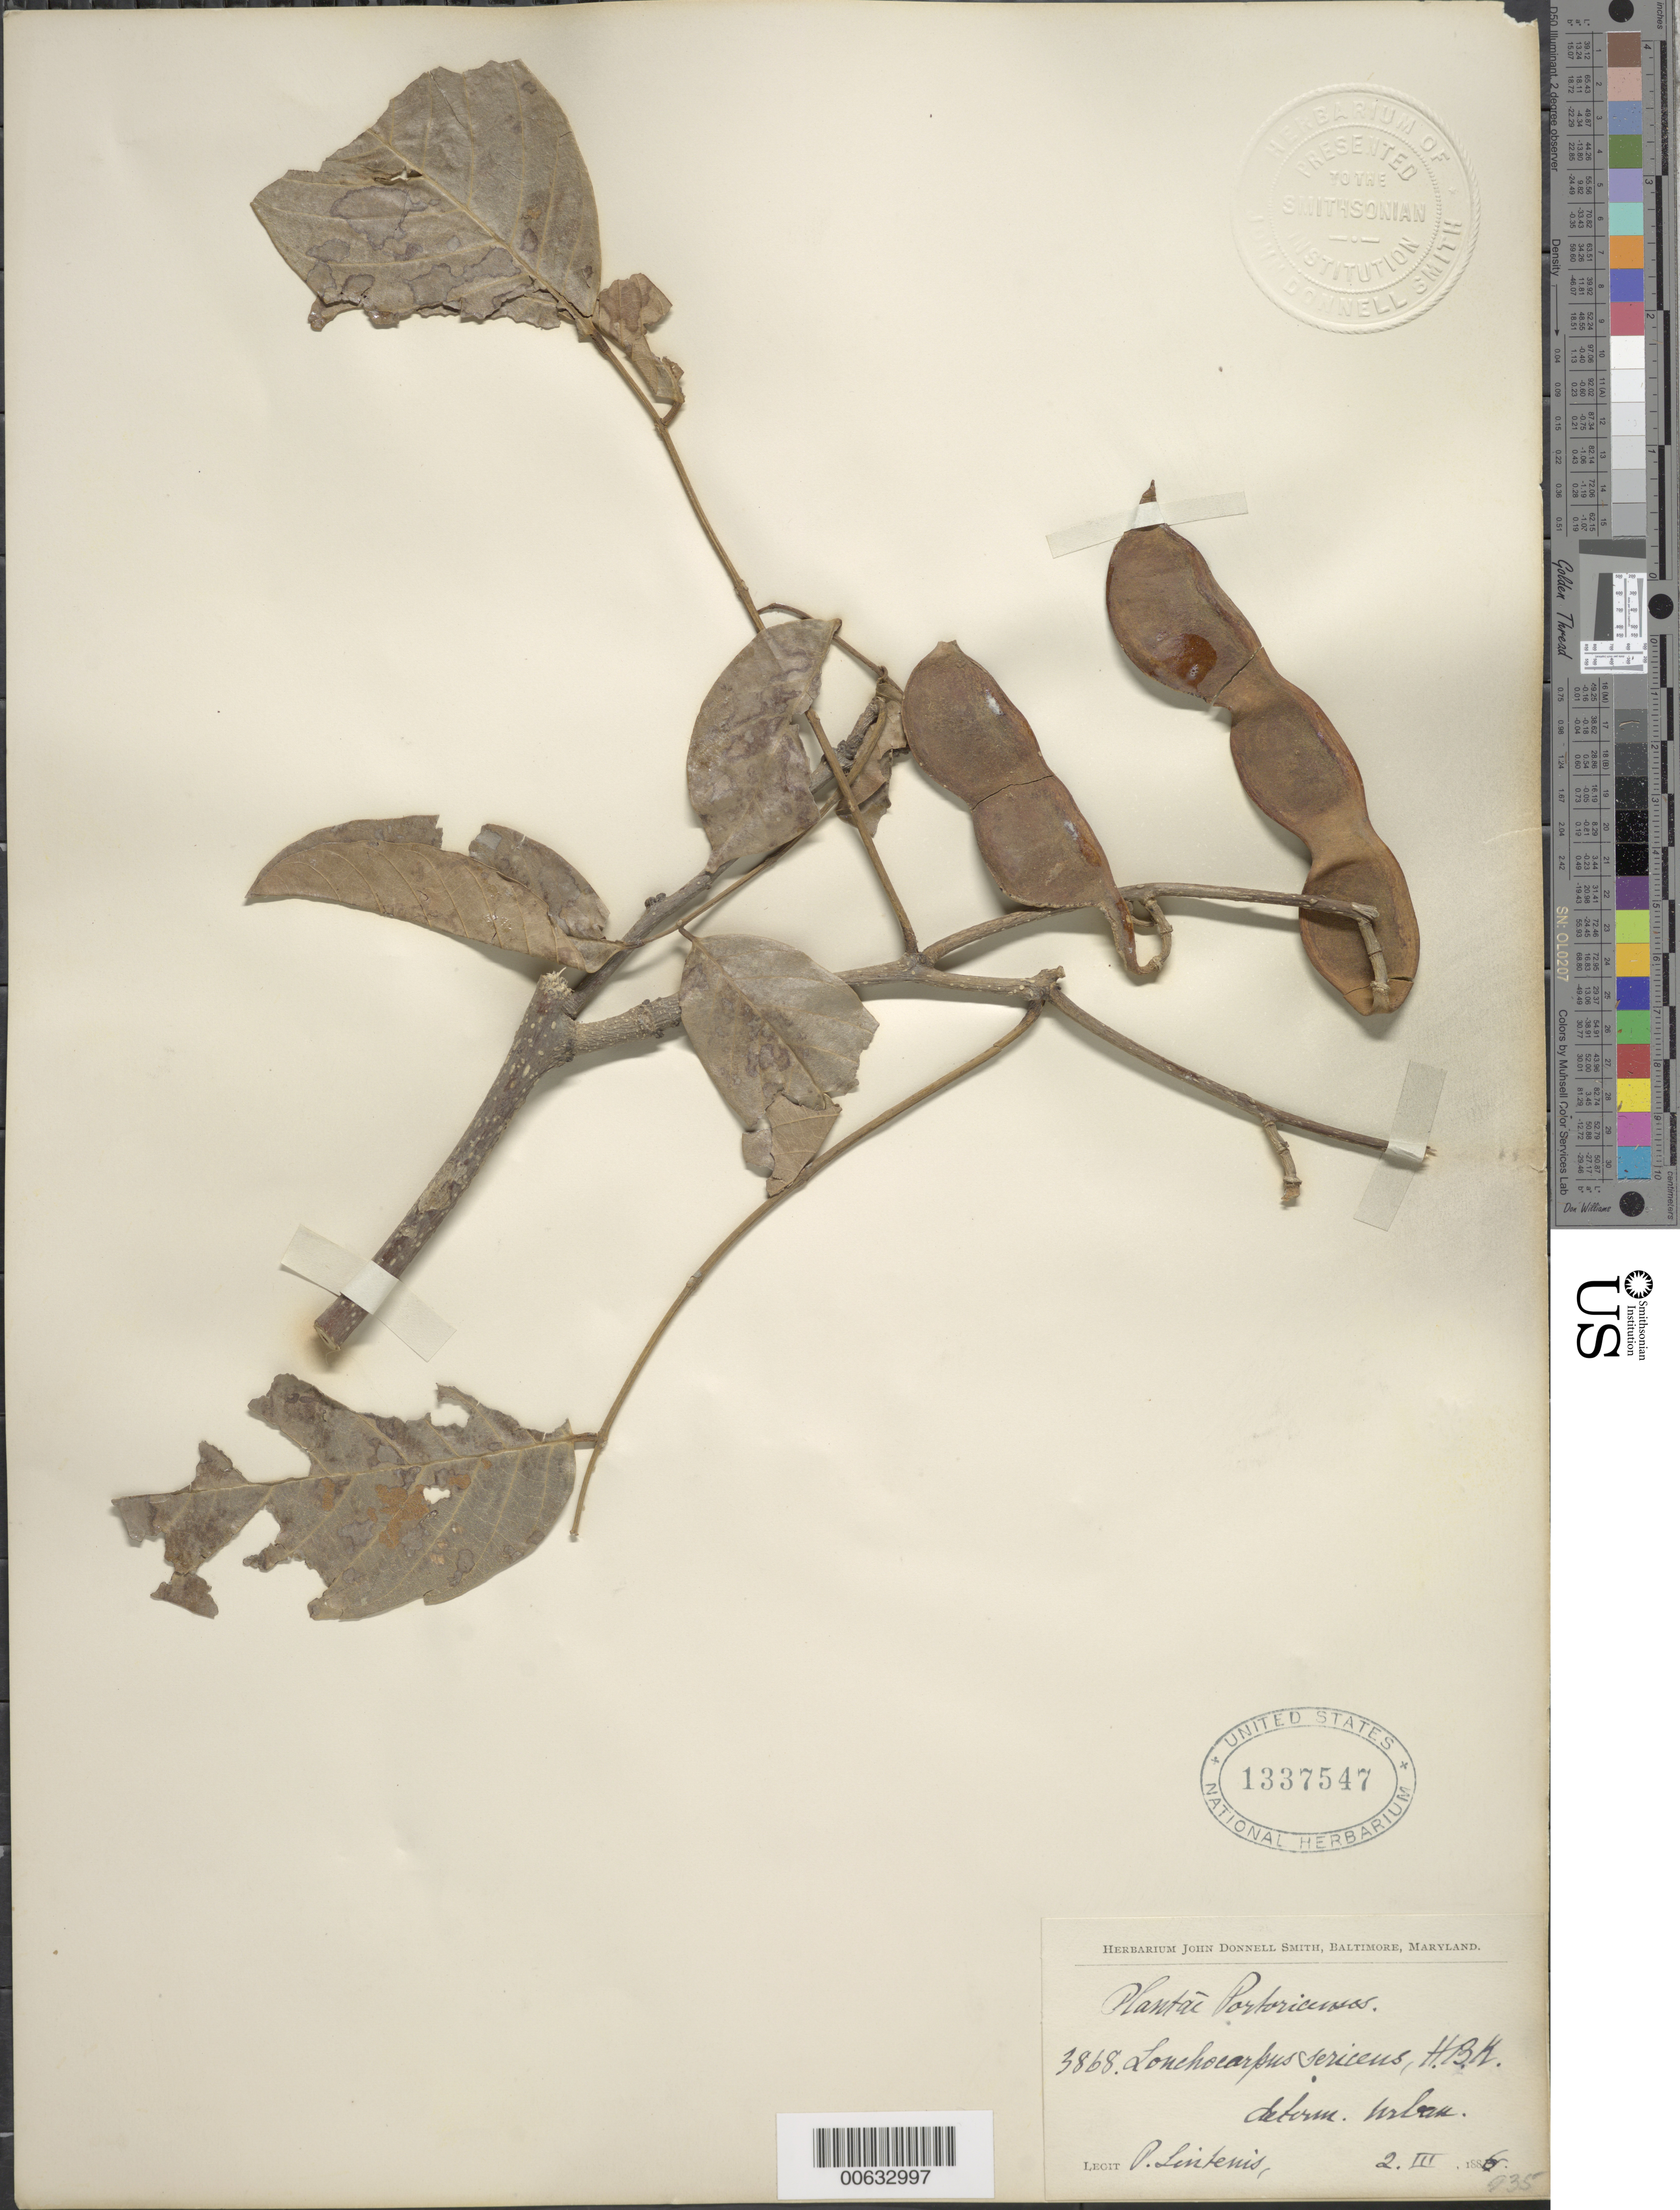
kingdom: Plantae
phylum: Tracheophyta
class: Magnoliopsida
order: Fabales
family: Fabaceae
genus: Lonchocarpus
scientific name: Lonchocarpus sericeus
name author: (Poir.) Kunth ex DC.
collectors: P. Sintenis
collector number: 3868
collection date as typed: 02 Mar 1886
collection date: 1886-03-02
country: Puerto Rico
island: Greater Antilles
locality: Sierra de Naguabo ad Rio Blanco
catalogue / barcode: US 1337547